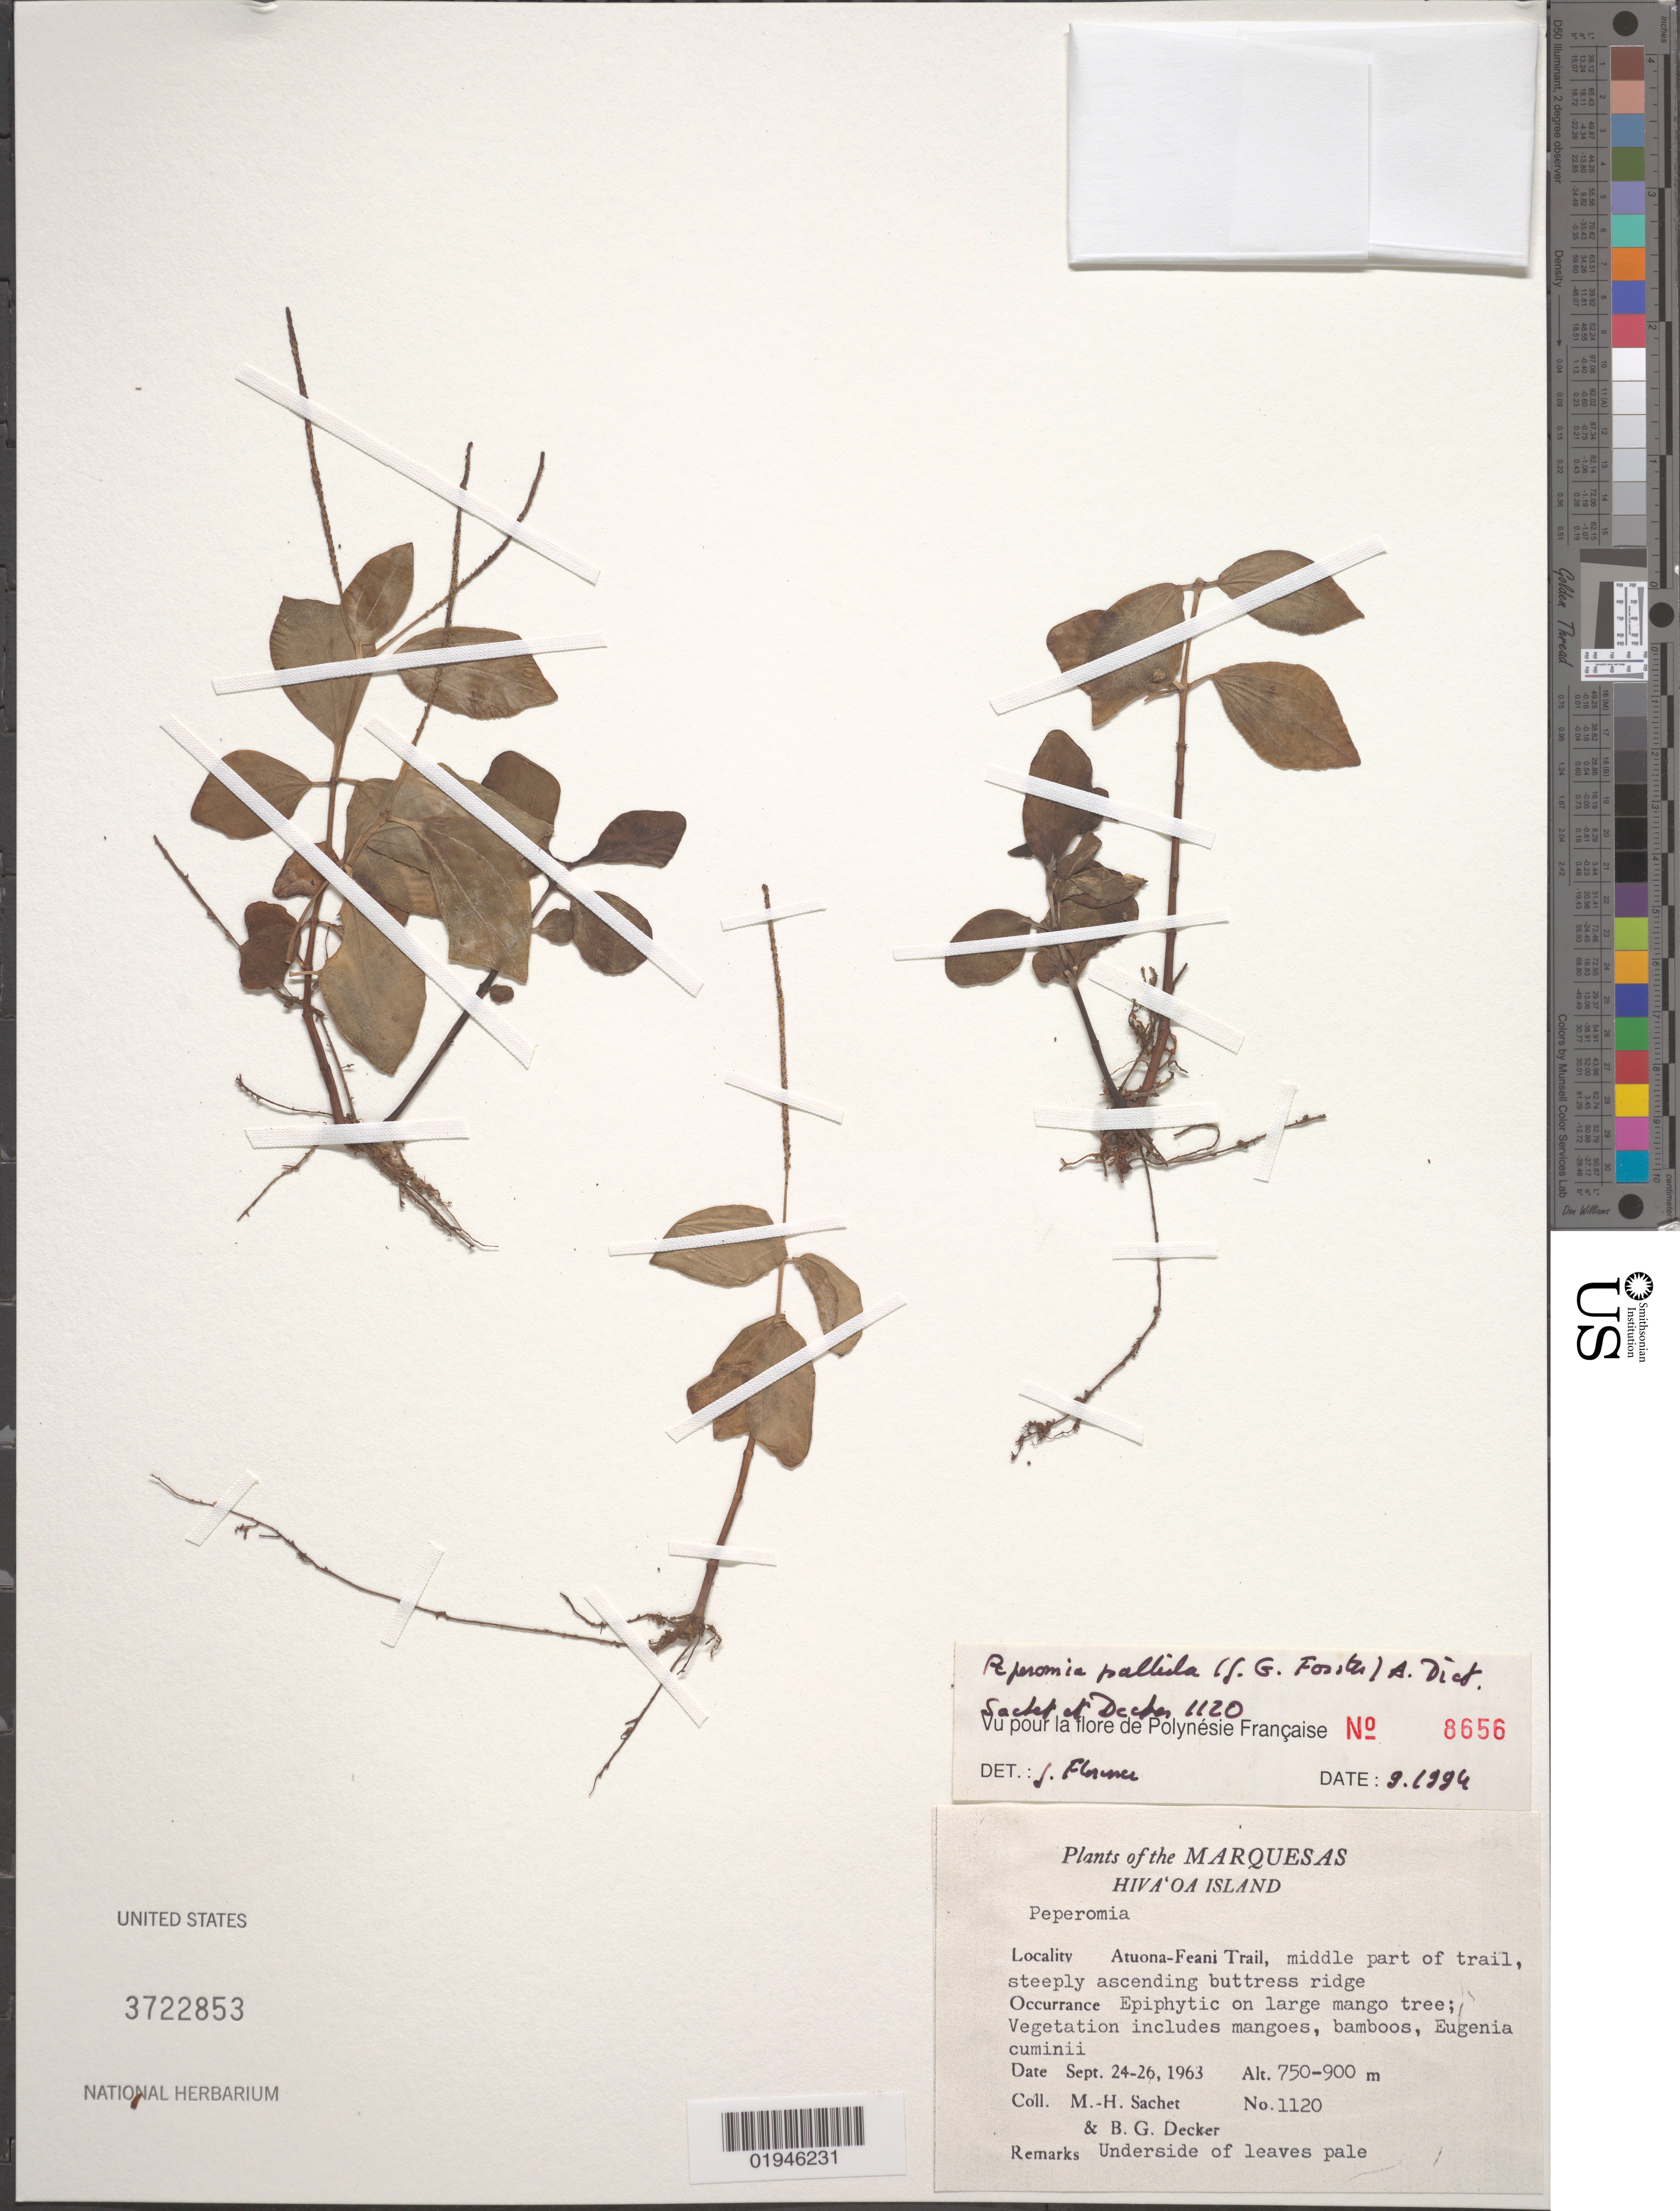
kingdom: Plantae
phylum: Tracheophyta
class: Magnoliopsida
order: Piperales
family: Piperaceae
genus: Peperomia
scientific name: Peperomia pallida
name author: (G. Forst.) Dietr.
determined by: Florence, J.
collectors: M.-H. Sachet & B. G. Decker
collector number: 1120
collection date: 1963-09-24/1963-09-26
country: French Polynesia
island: Hiva Oa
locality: Atuona-Feani Trail, middle part of trail, steeply ascending buttress ridge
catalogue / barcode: US 3722853